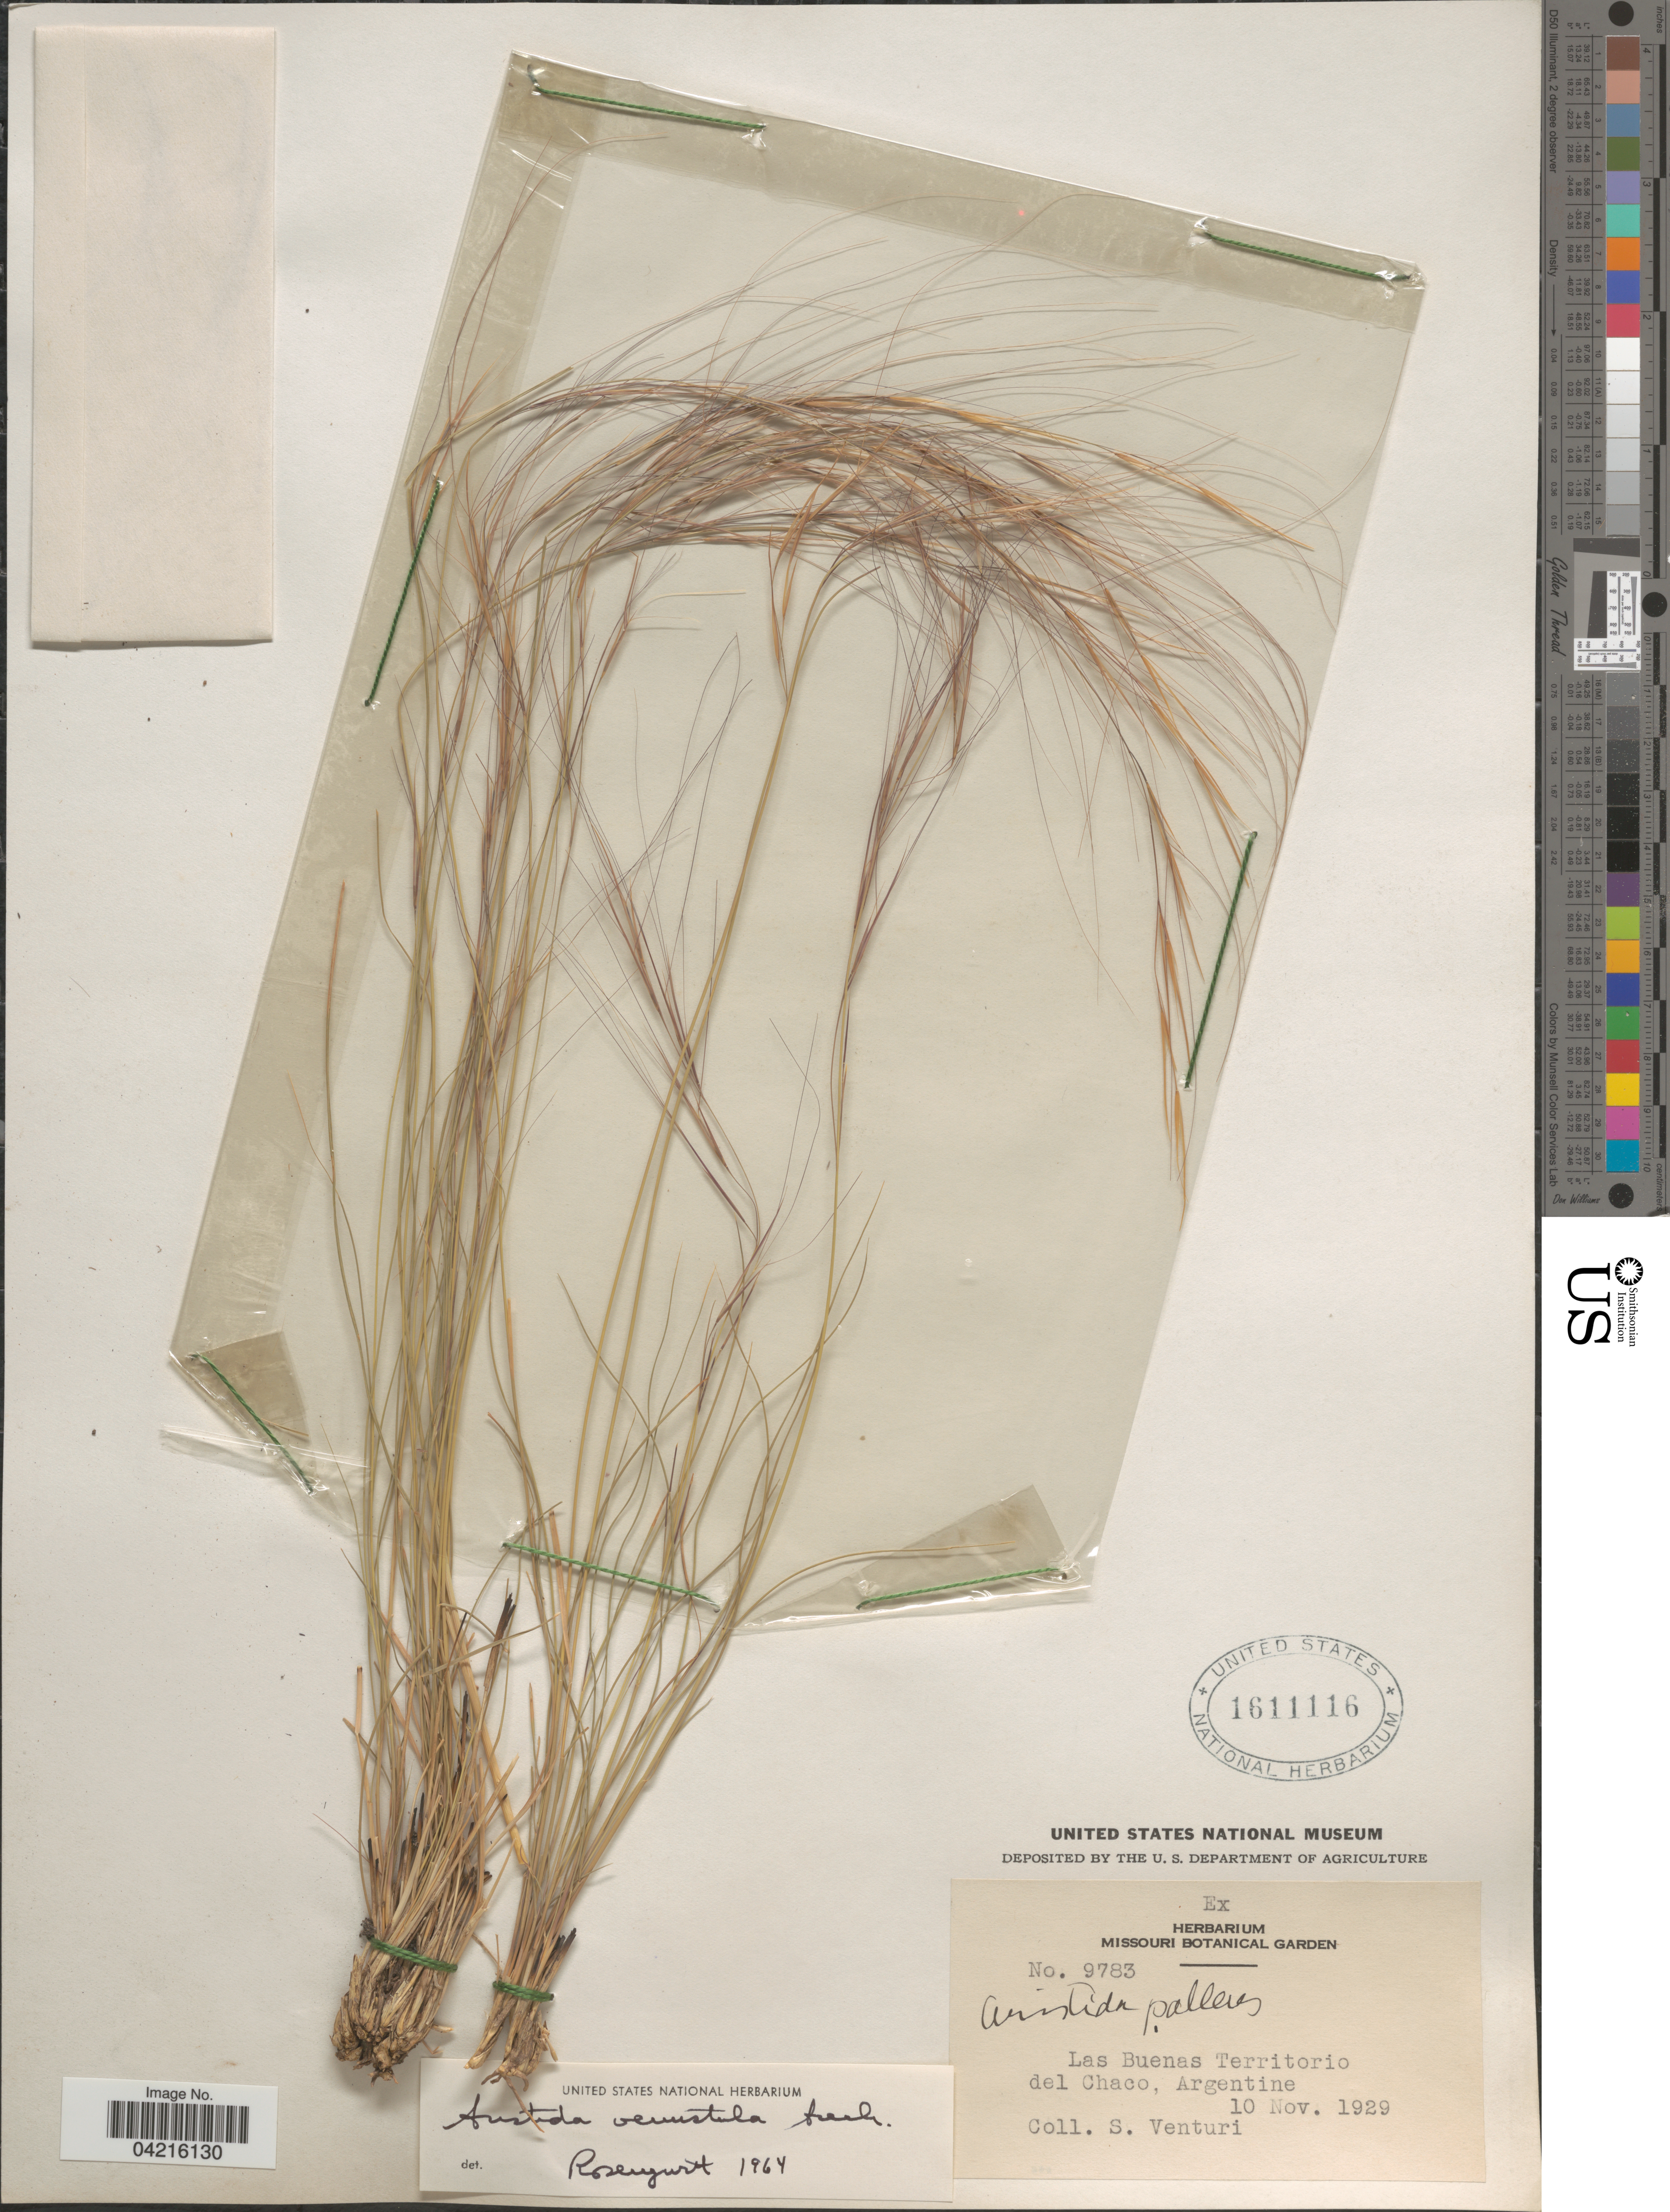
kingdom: Plantae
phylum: Tracheophyta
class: Liliopsida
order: Poales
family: Poaceae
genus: Aristida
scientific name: Aristida venustula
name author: Arechav.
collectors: S. Venturi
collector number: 9783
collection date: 1929-11-10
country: Argentina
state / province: Chaco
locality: Las Buenas Territorio del Chaco.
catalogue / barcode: US 1611116